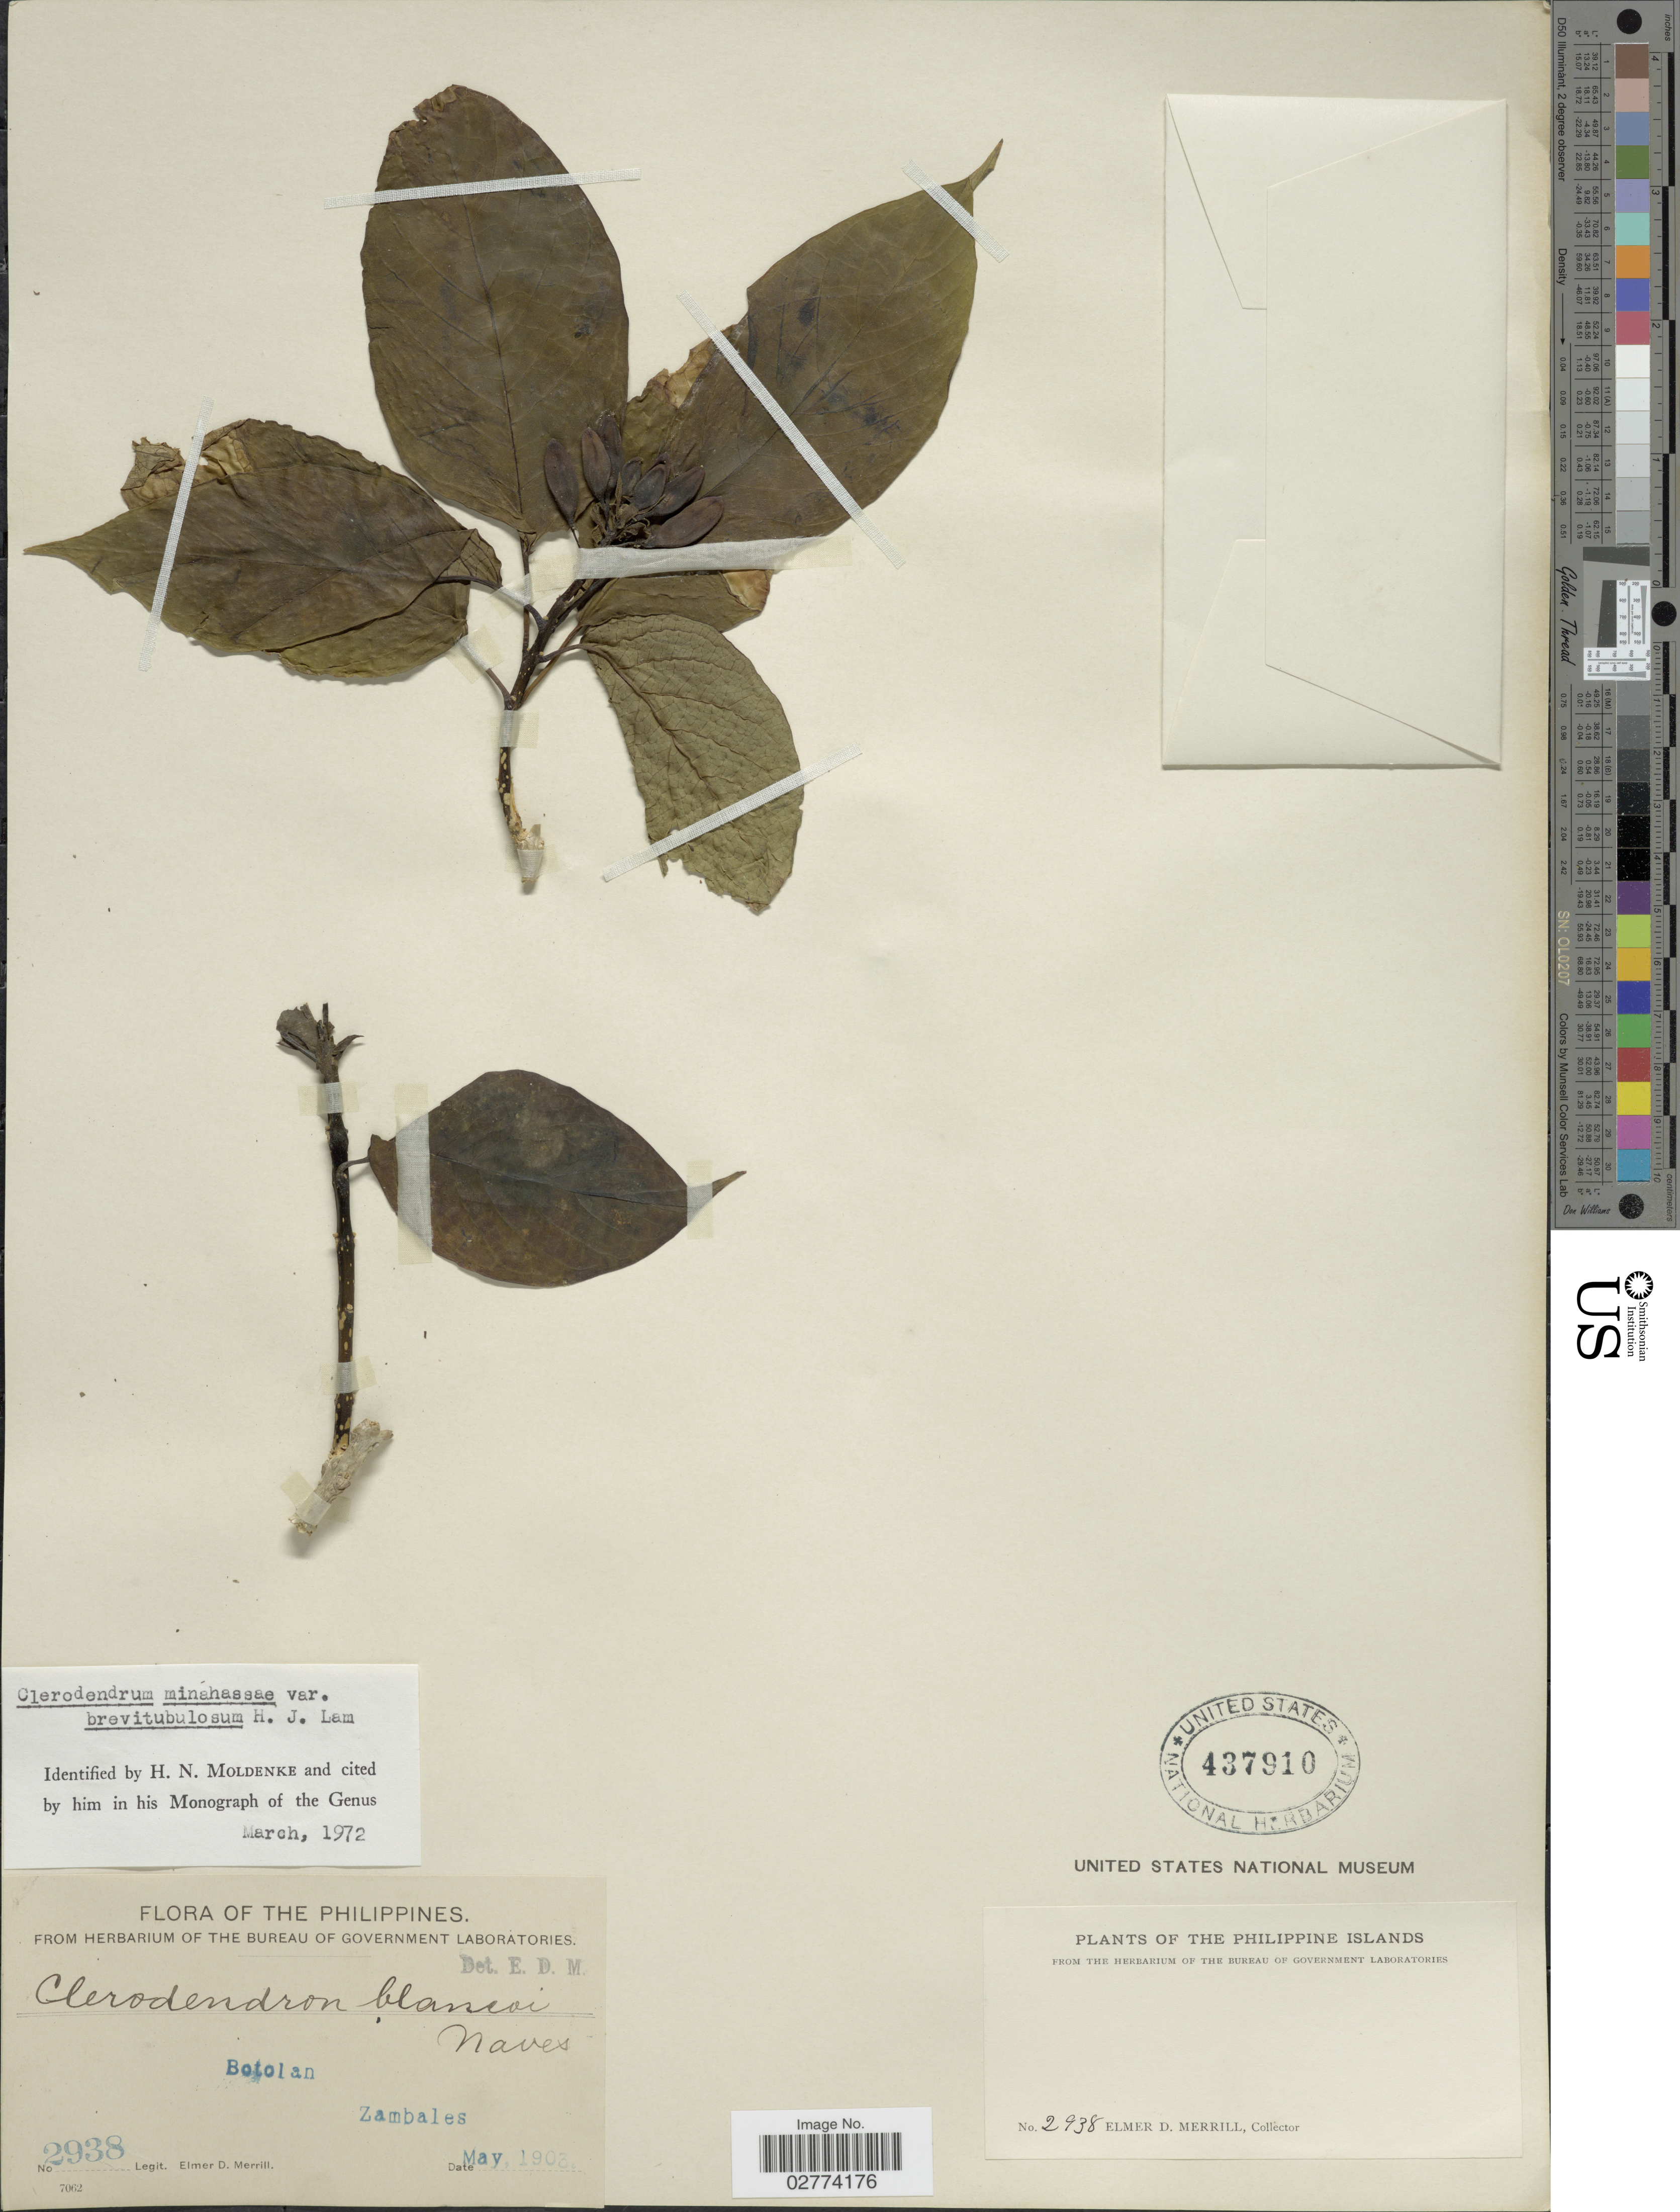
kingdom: Plantae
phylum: Tracheophyta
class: Magnoliopsida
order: Lamiales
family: Lamiaceae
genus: Clerodendrum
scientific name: Clerodendrum minahassae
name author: Teysm. & Binn.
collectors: E. D. Merrill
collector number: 2938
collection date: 1903-05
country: Philippines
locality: Botolan, Zambales.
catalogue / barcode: US 437910